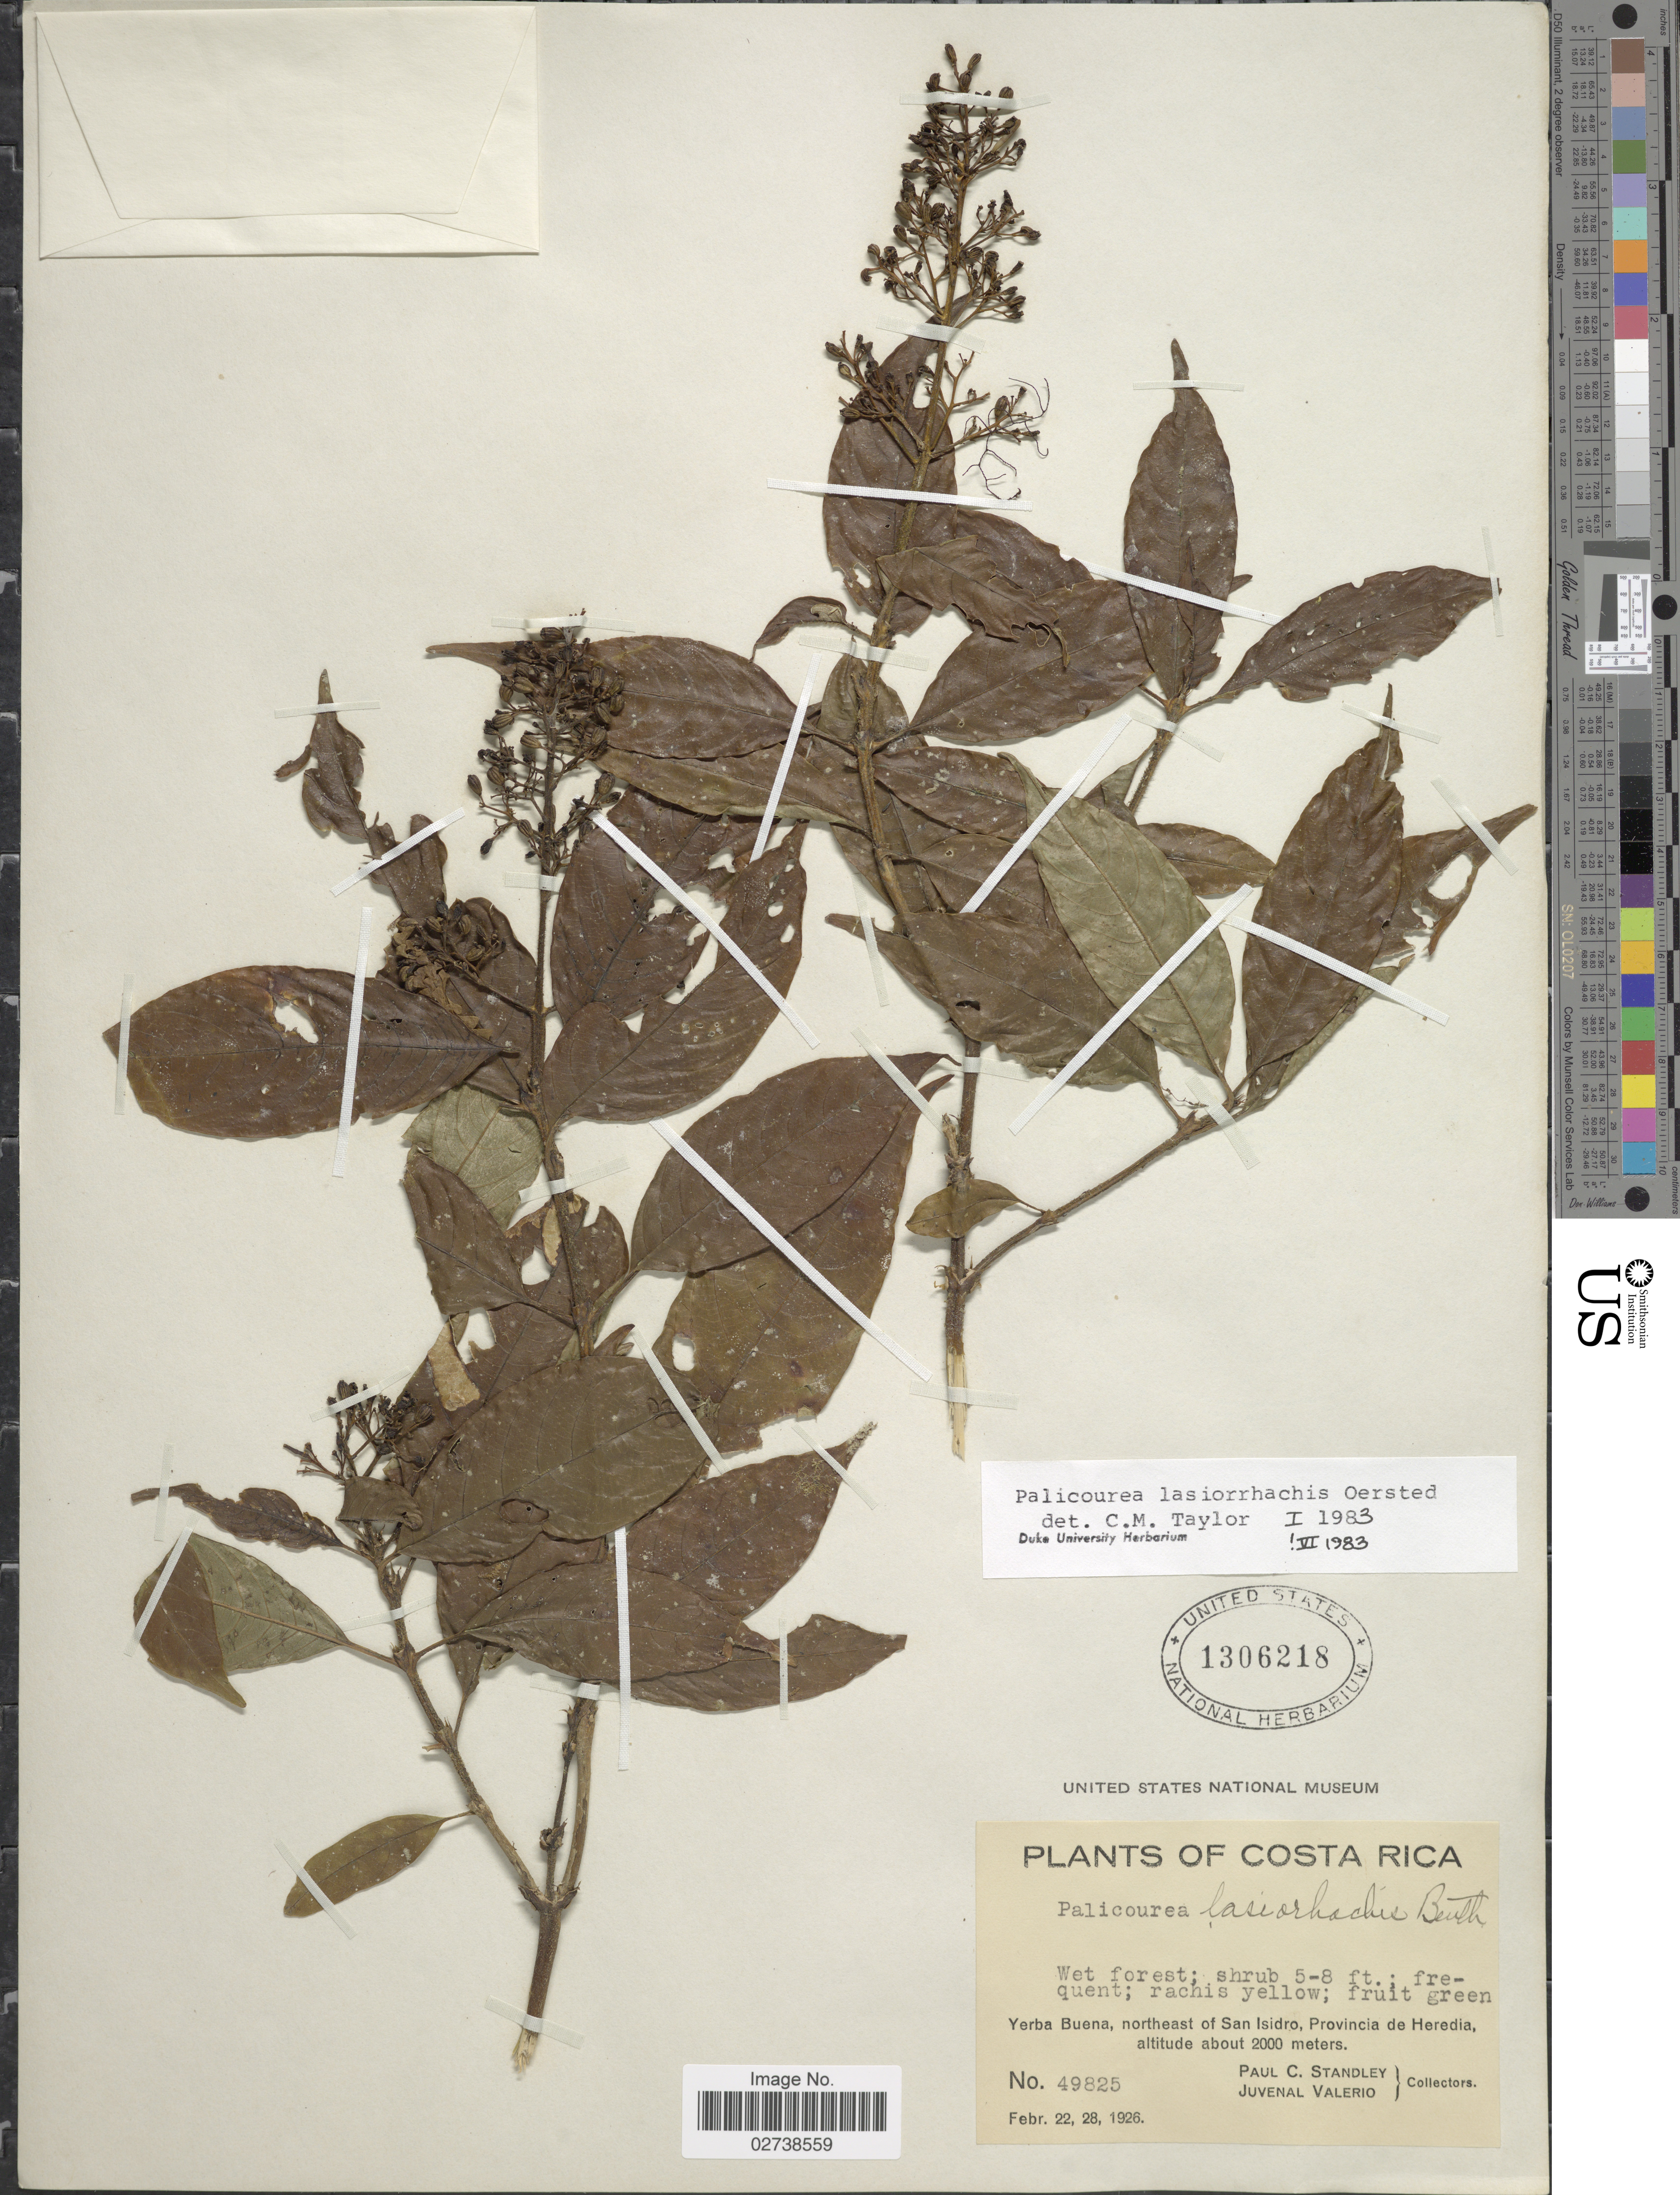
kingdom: Plantae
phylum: Tracheophyta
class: Magnoliopsida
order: Gentianales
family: Rubiaceae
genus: Palicourea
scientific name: Palicourea lasiorrhachis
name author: Oerst.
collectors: P. C. Standley & J. Valerio R.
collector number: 49825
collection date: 1926-02-22/1926-02-28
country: Costa Rica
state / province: Heredia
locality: Wet forest; Yerba Buena, northeast of San Isidro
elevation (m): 2000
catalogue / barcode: US 1306218